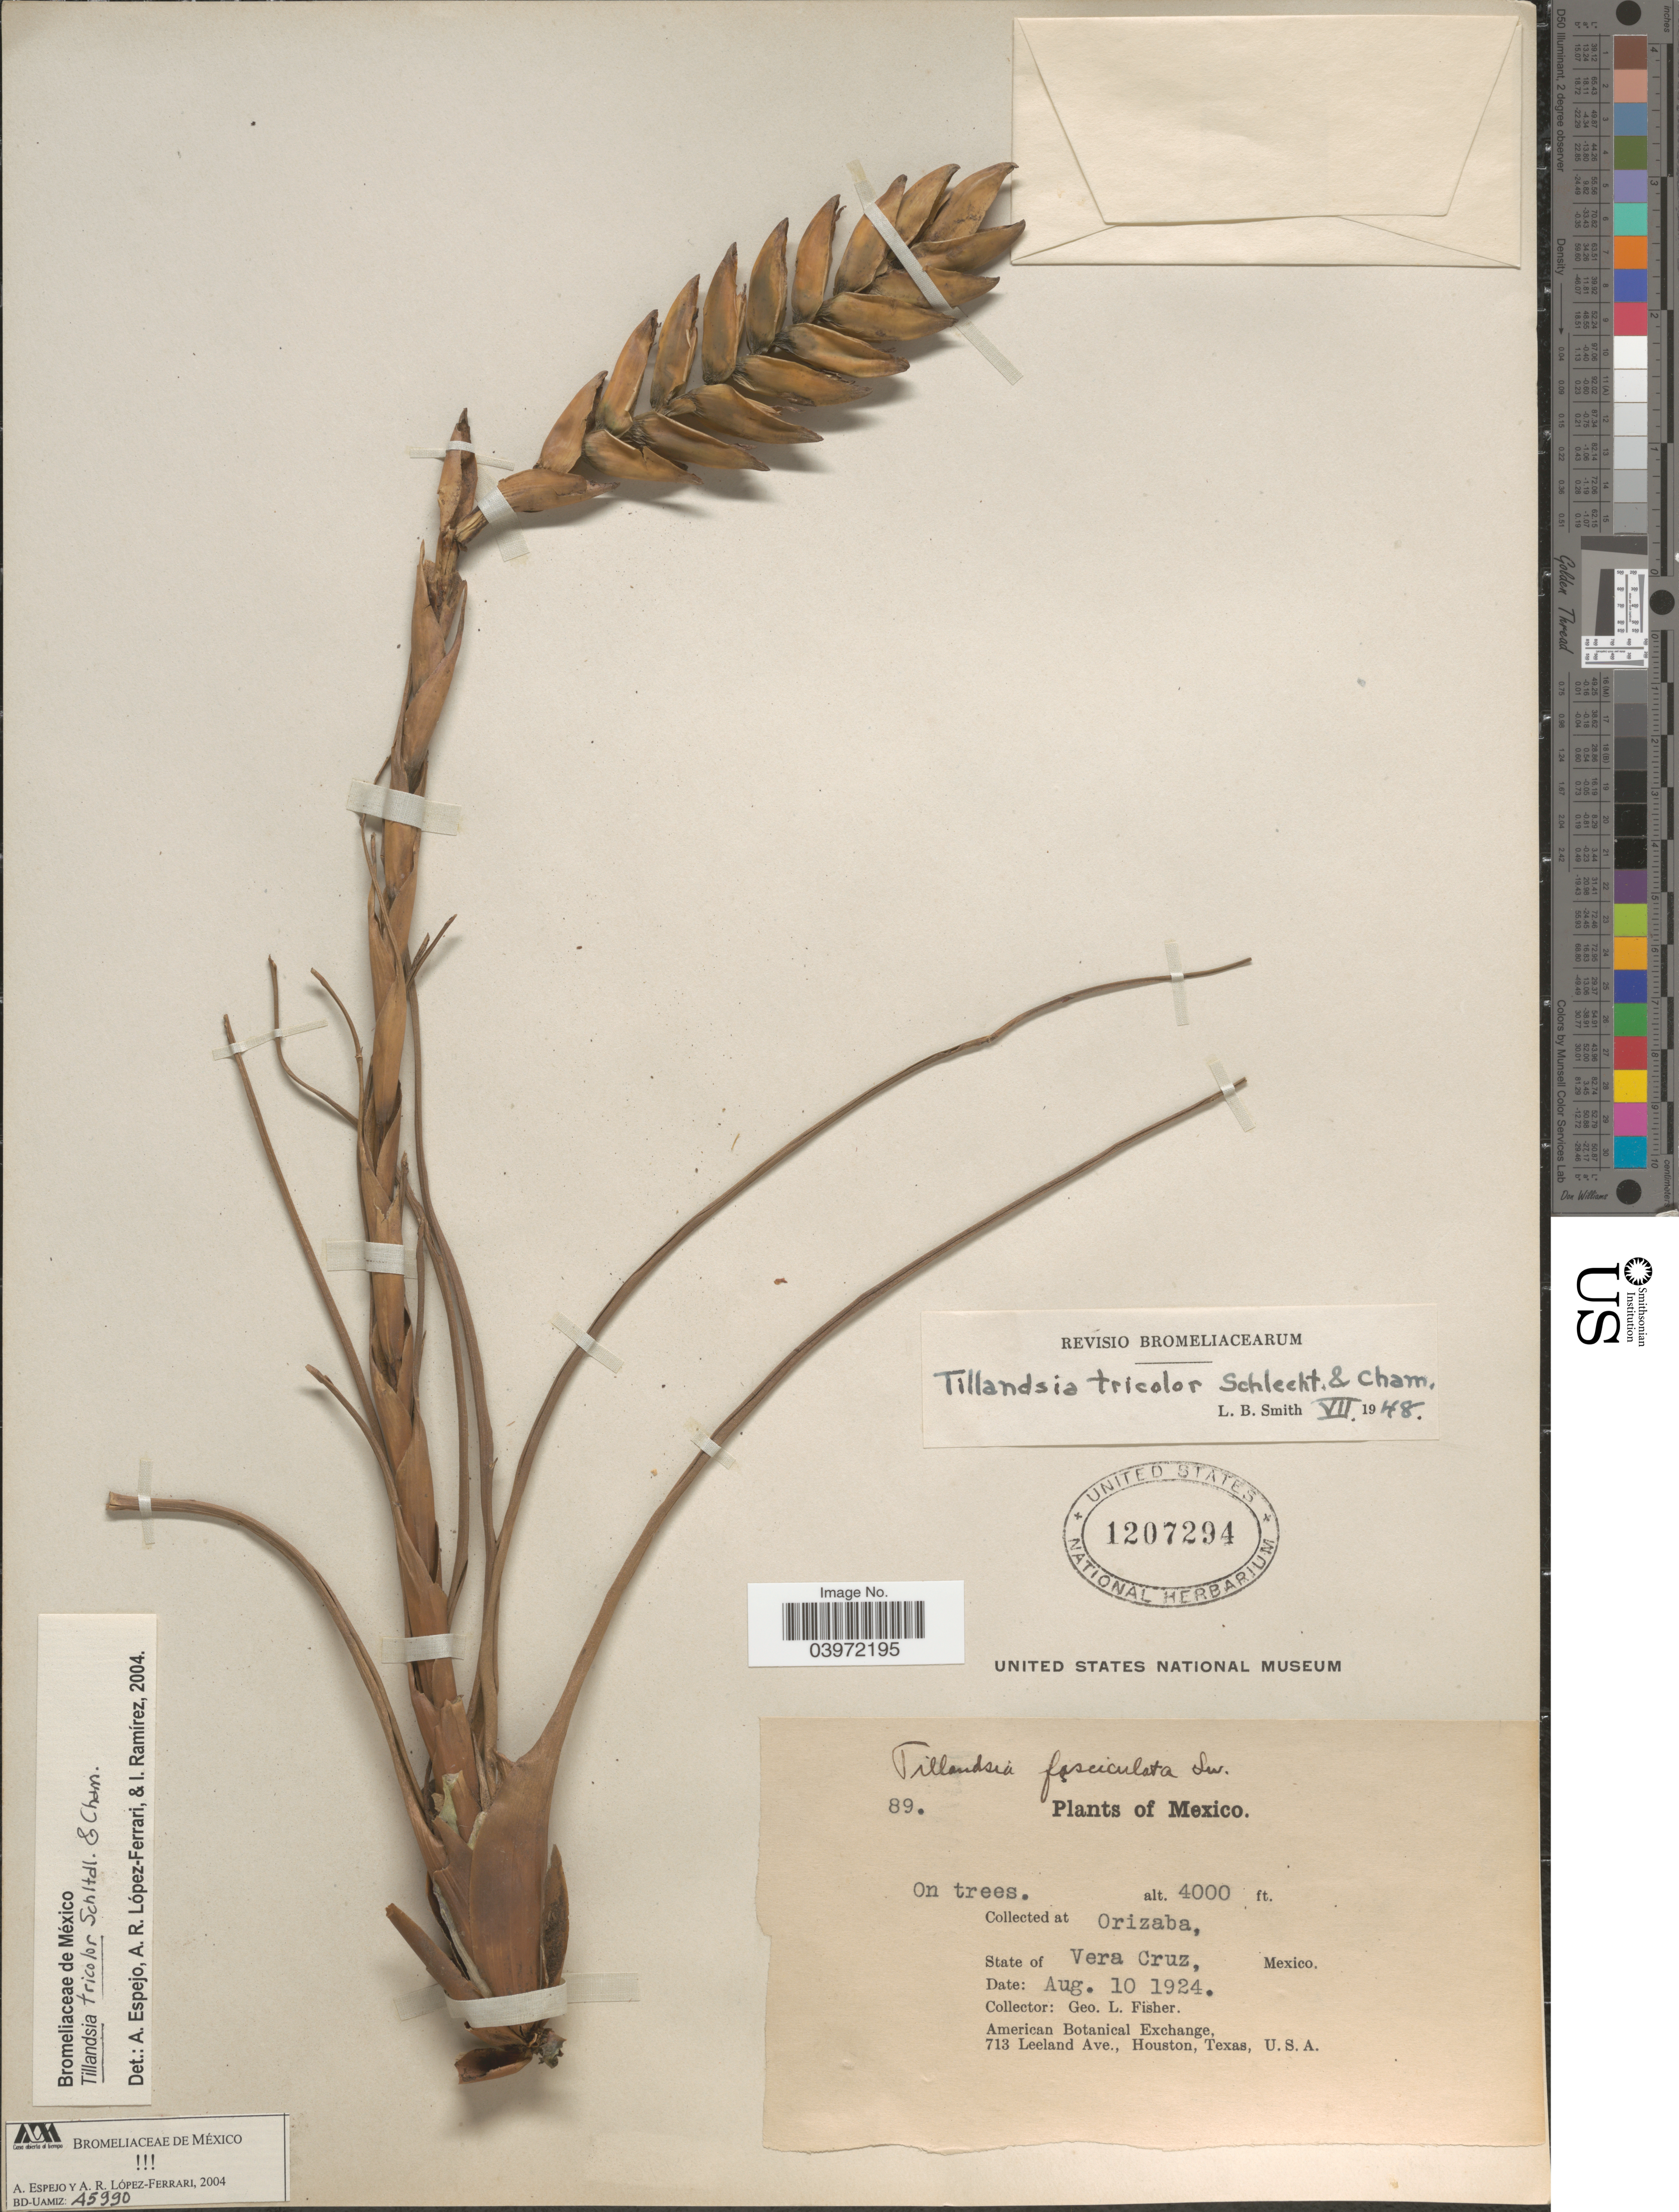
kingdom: Plantae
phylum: Tracheophyta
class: Liliopsida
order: Poales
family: Bromeliaceae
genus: Tillandsia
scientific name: Tillandsia tricolor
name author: Schltdl. & Cham.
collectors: G. L. Fisher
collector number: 89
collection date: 1924-08-10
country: Mexico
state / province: Veracruz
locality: Orizaba, State of Vera Cruz.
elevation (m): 1219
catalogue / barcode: US 1207294